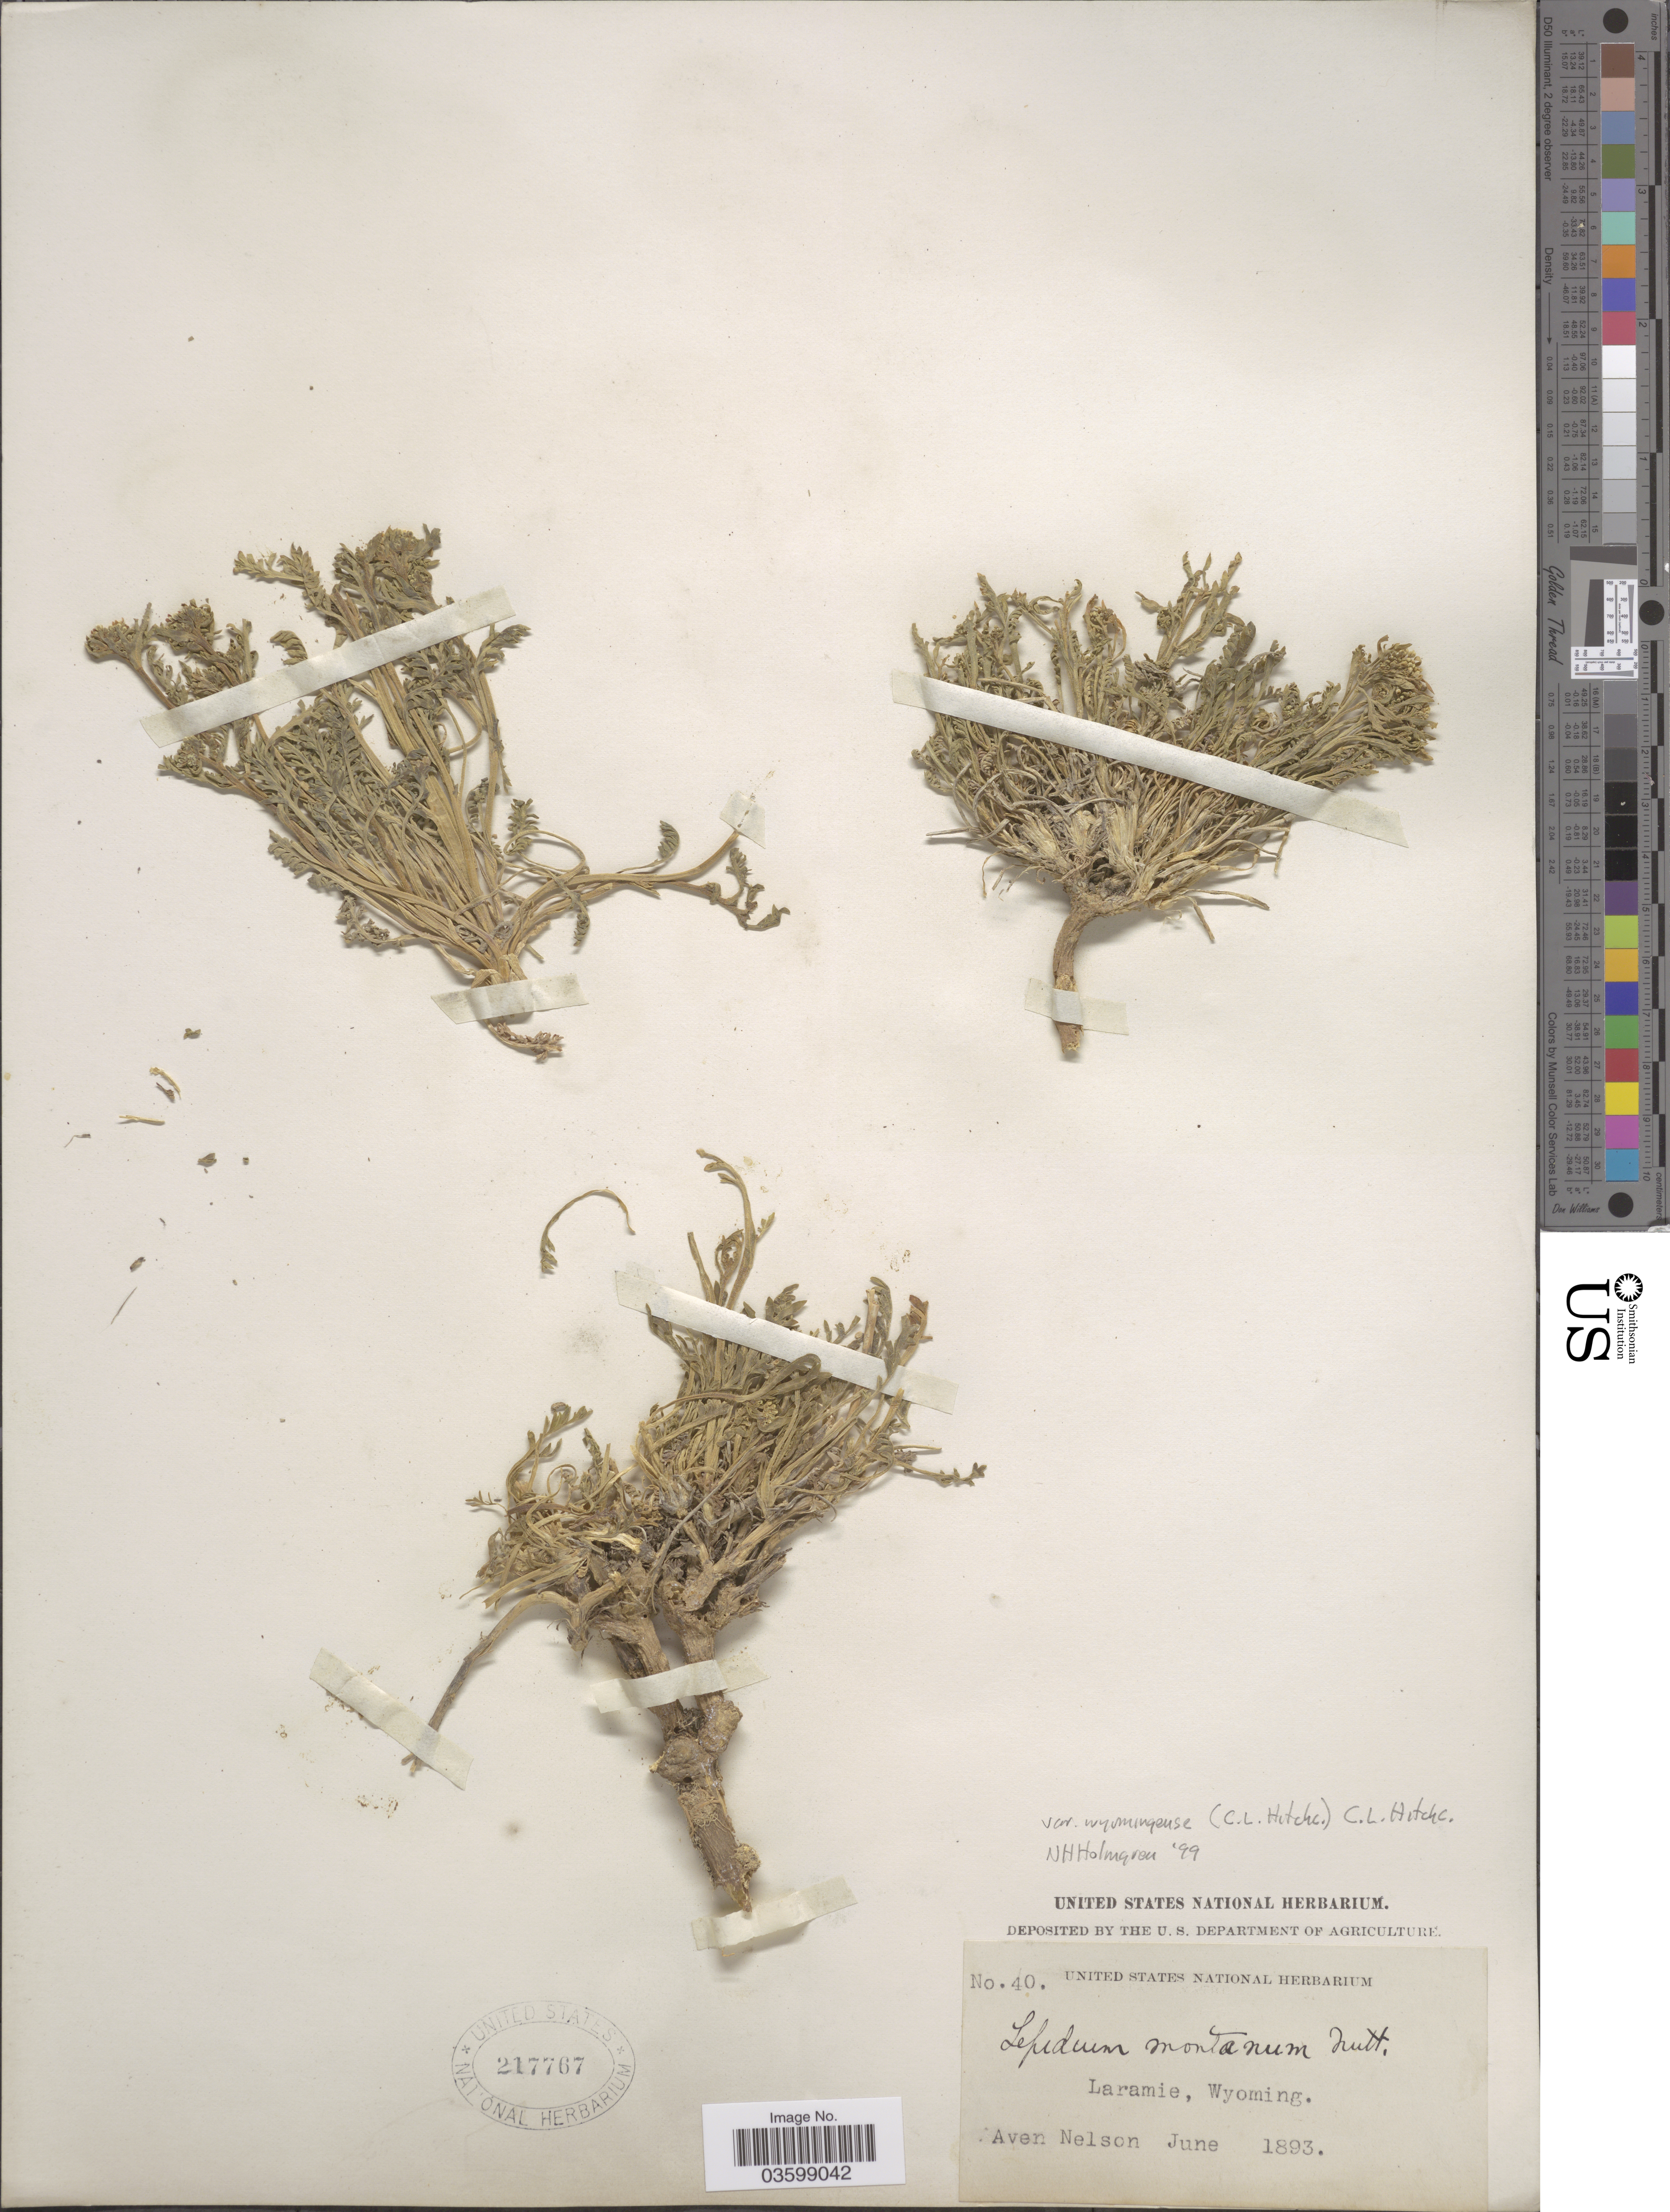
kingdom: Plantae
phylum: Tracheophyta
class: Magnoliopsida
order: Brassicales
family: Brassicaceae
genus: Lepidium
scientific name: Lepidium montanum f. wyomingense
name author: C.L. Hitchc.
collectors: A. Nelson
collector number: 40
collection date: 1893-06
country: United States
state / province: Wyoming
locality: Laramie.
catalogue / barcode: US 217767